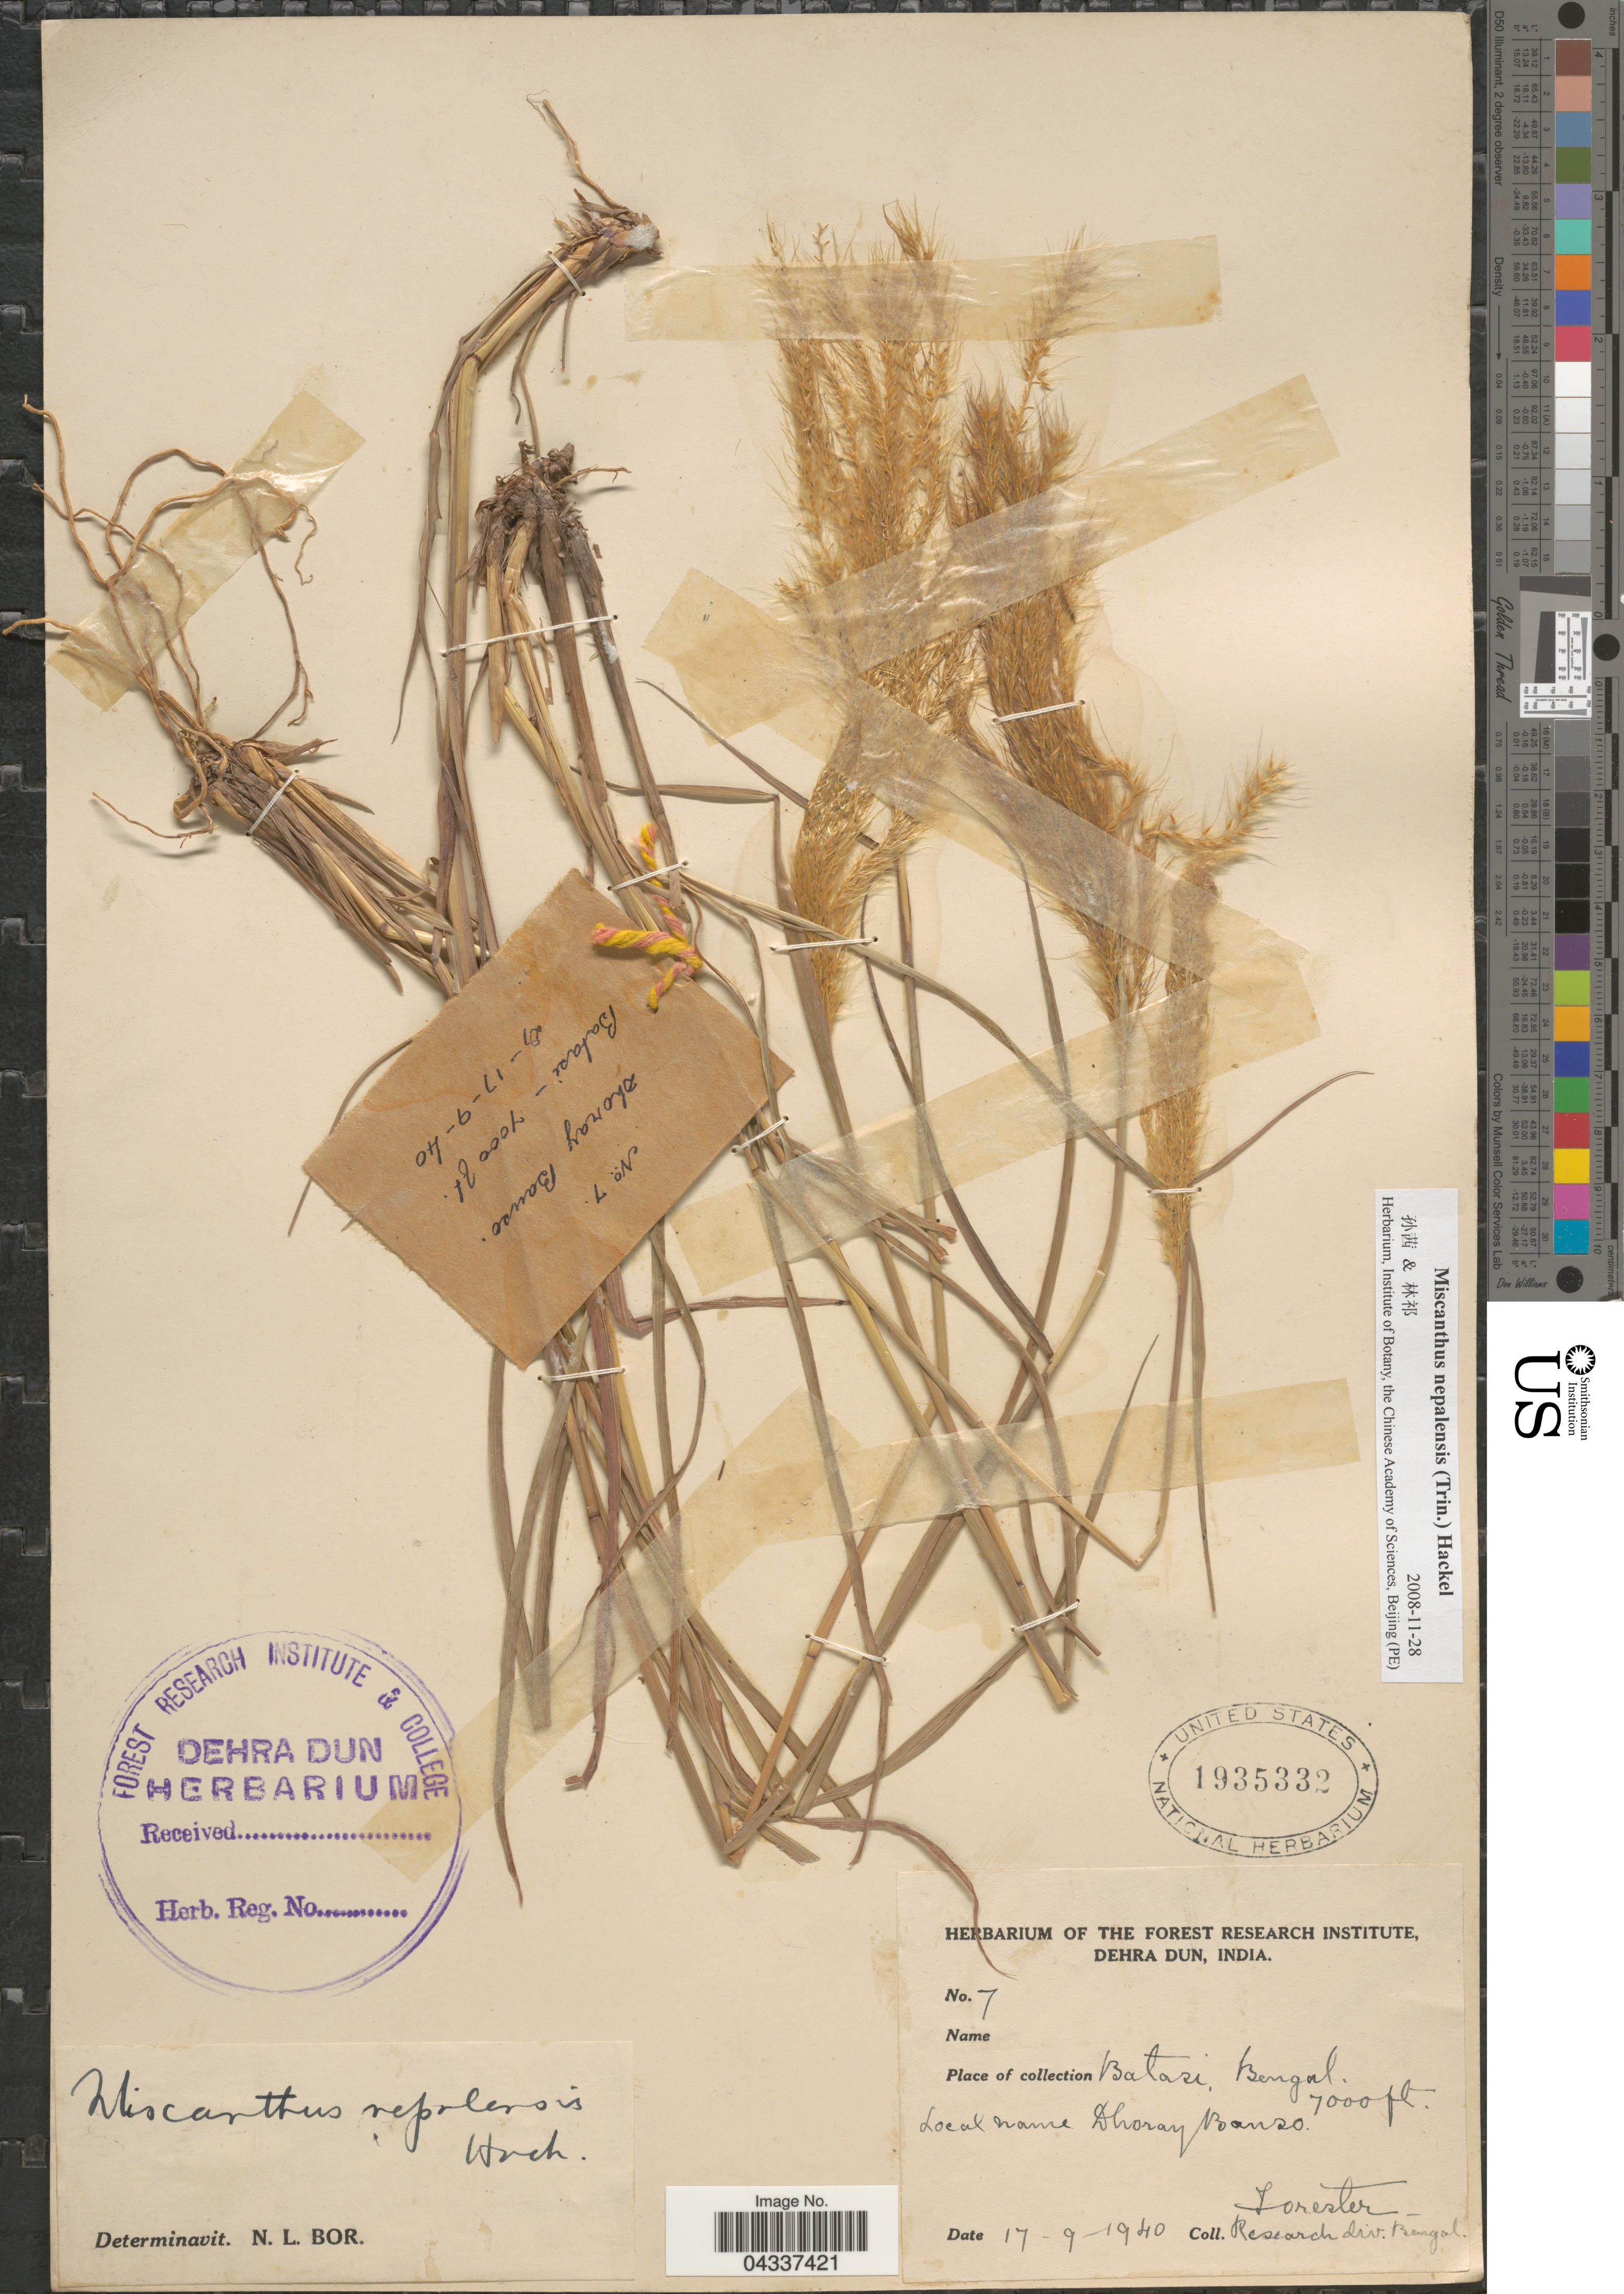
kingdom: Plantae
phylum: Tracheophyta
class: Liliopsida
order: Poales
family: Poaceae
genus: Miscanthus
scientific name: Miscanthus nepalensis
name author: (Trin.) Hack.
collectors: Forester Research div. Bengal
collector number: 7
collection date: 1940-09-17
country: India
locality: Batasi, Bengal.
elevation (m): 2134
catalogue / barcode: US 1935332